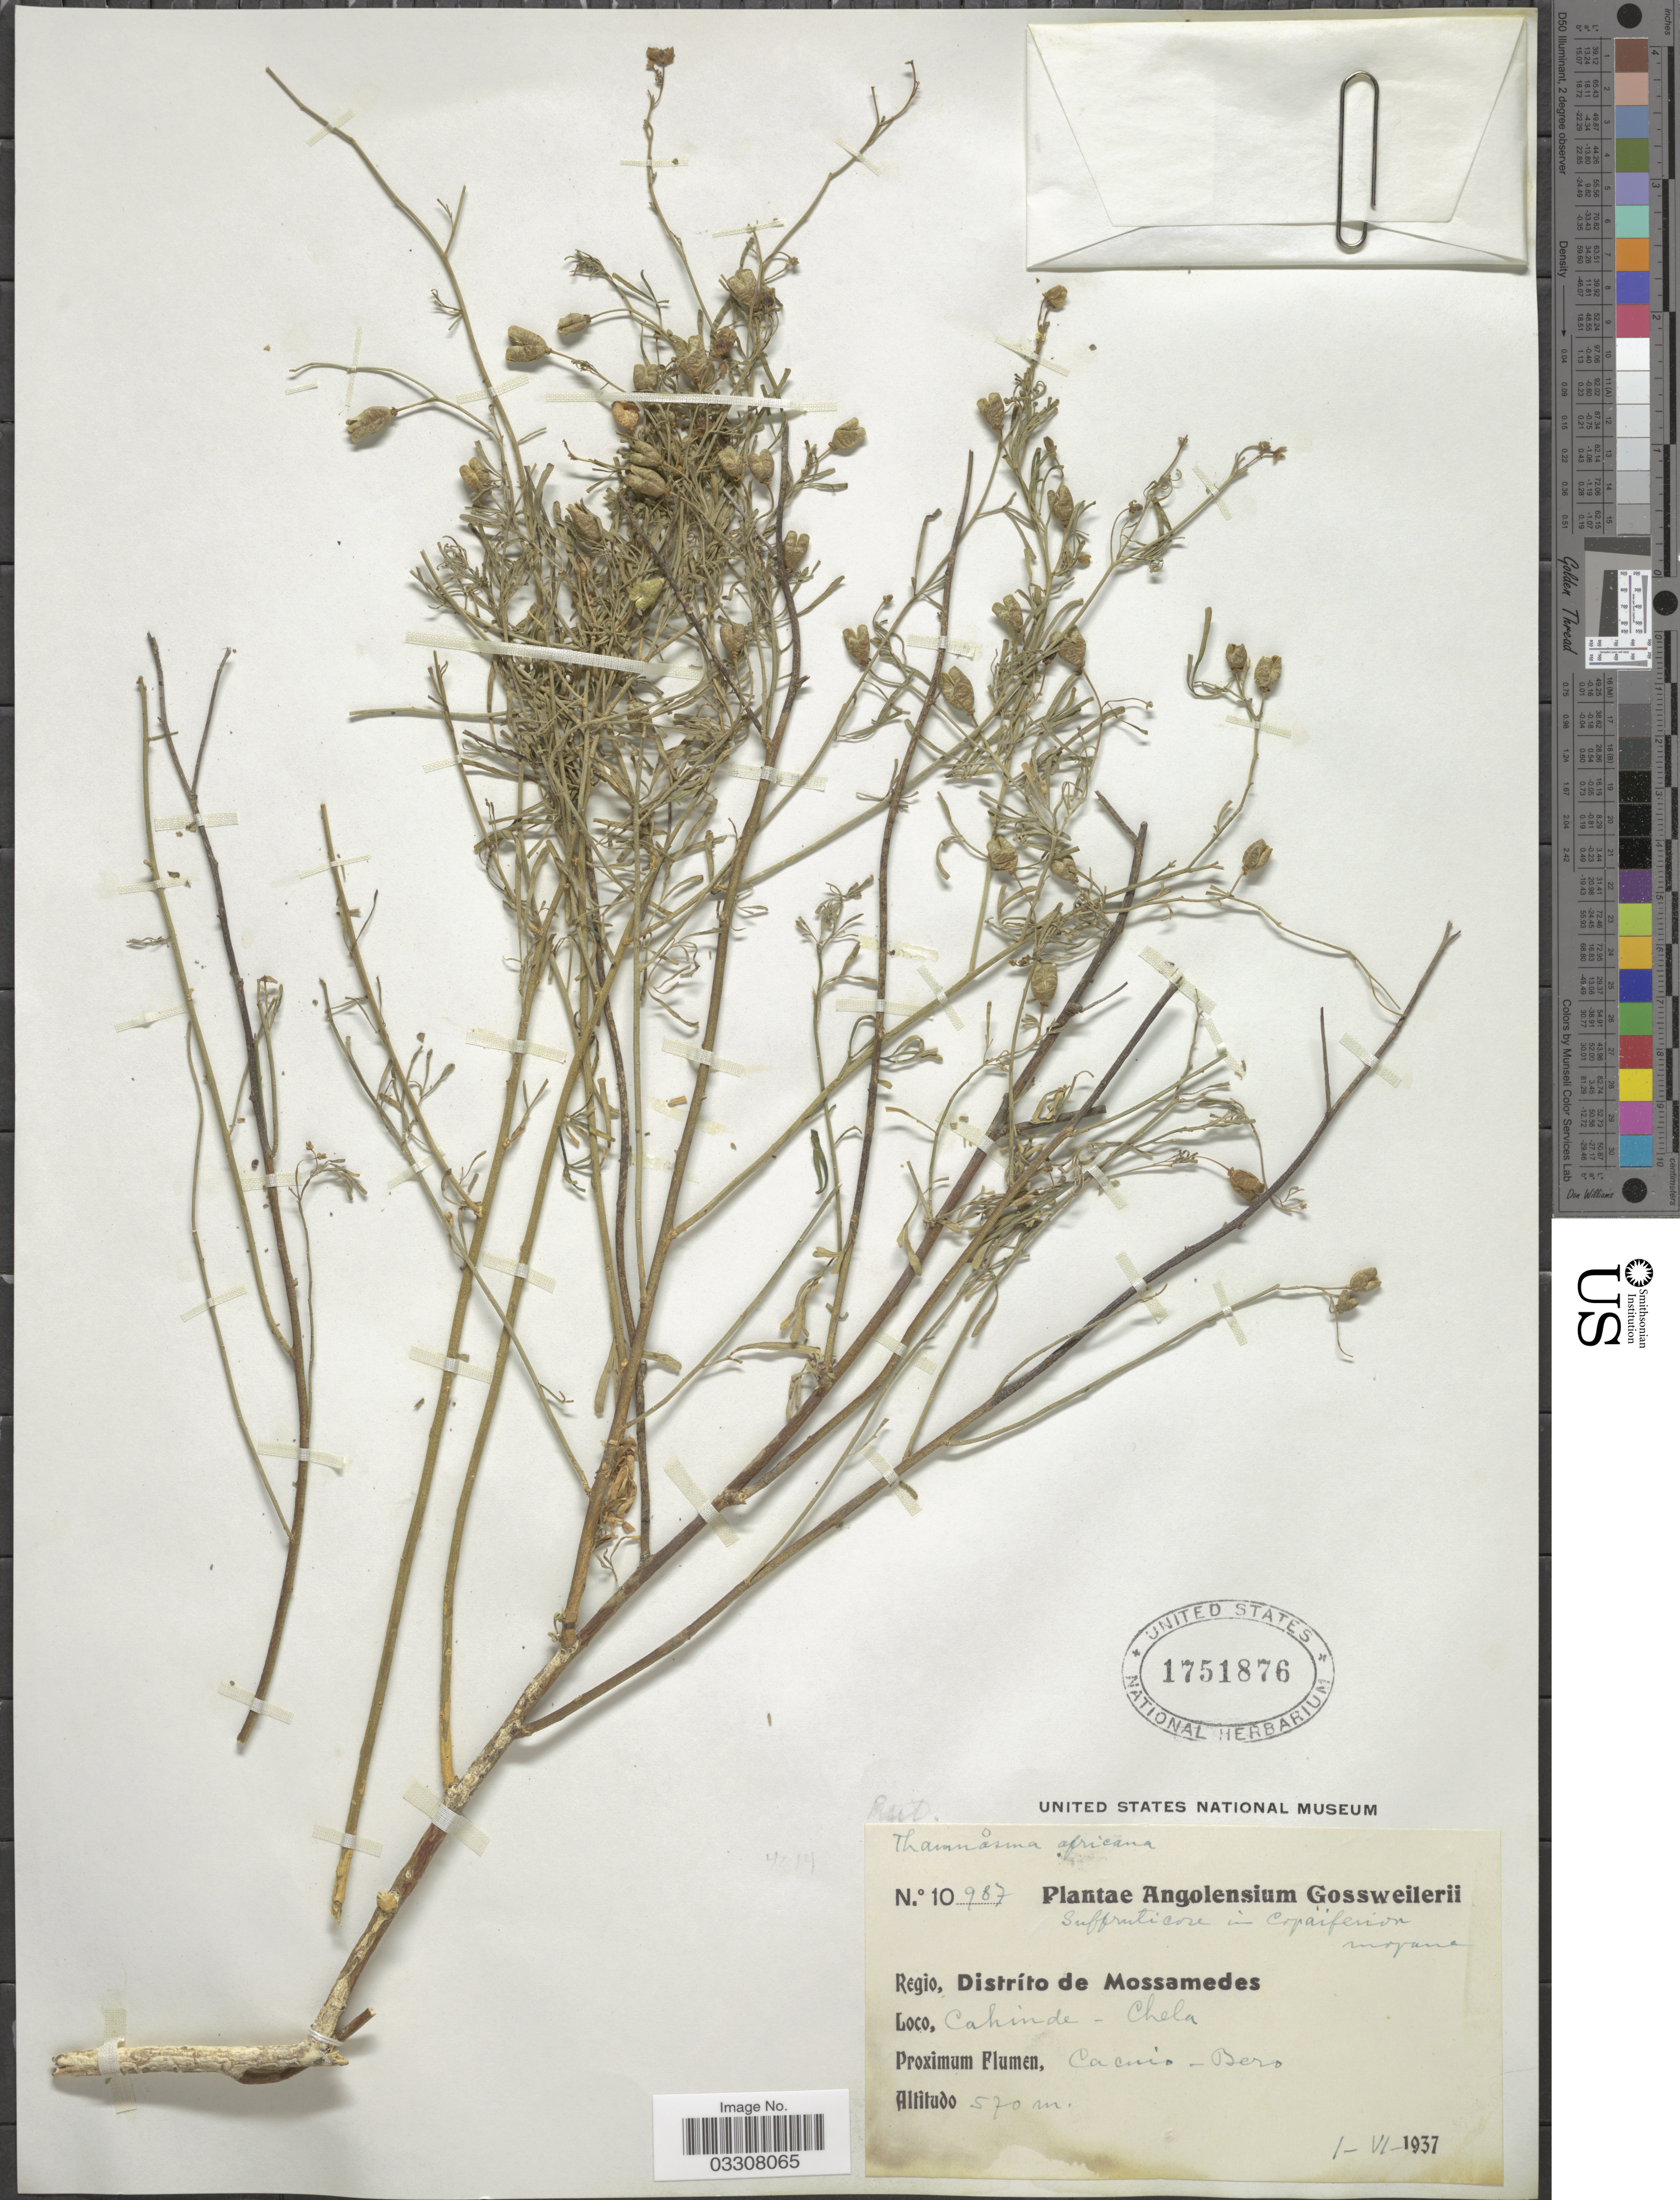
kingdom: Plantae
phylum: Tracheophyta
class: Magnoliopsida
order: Sapindales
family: Rutaceae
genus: Thamnosma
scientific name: Thamnosma africana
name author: Engl.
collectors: -. Gossweiler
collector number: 10987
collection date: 1937-06-01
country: Angola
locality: Regio, Distríto de Mossamedes. Cahinde-Chela. Cacuio-Bero.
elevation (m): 570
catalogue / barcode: US 1751876